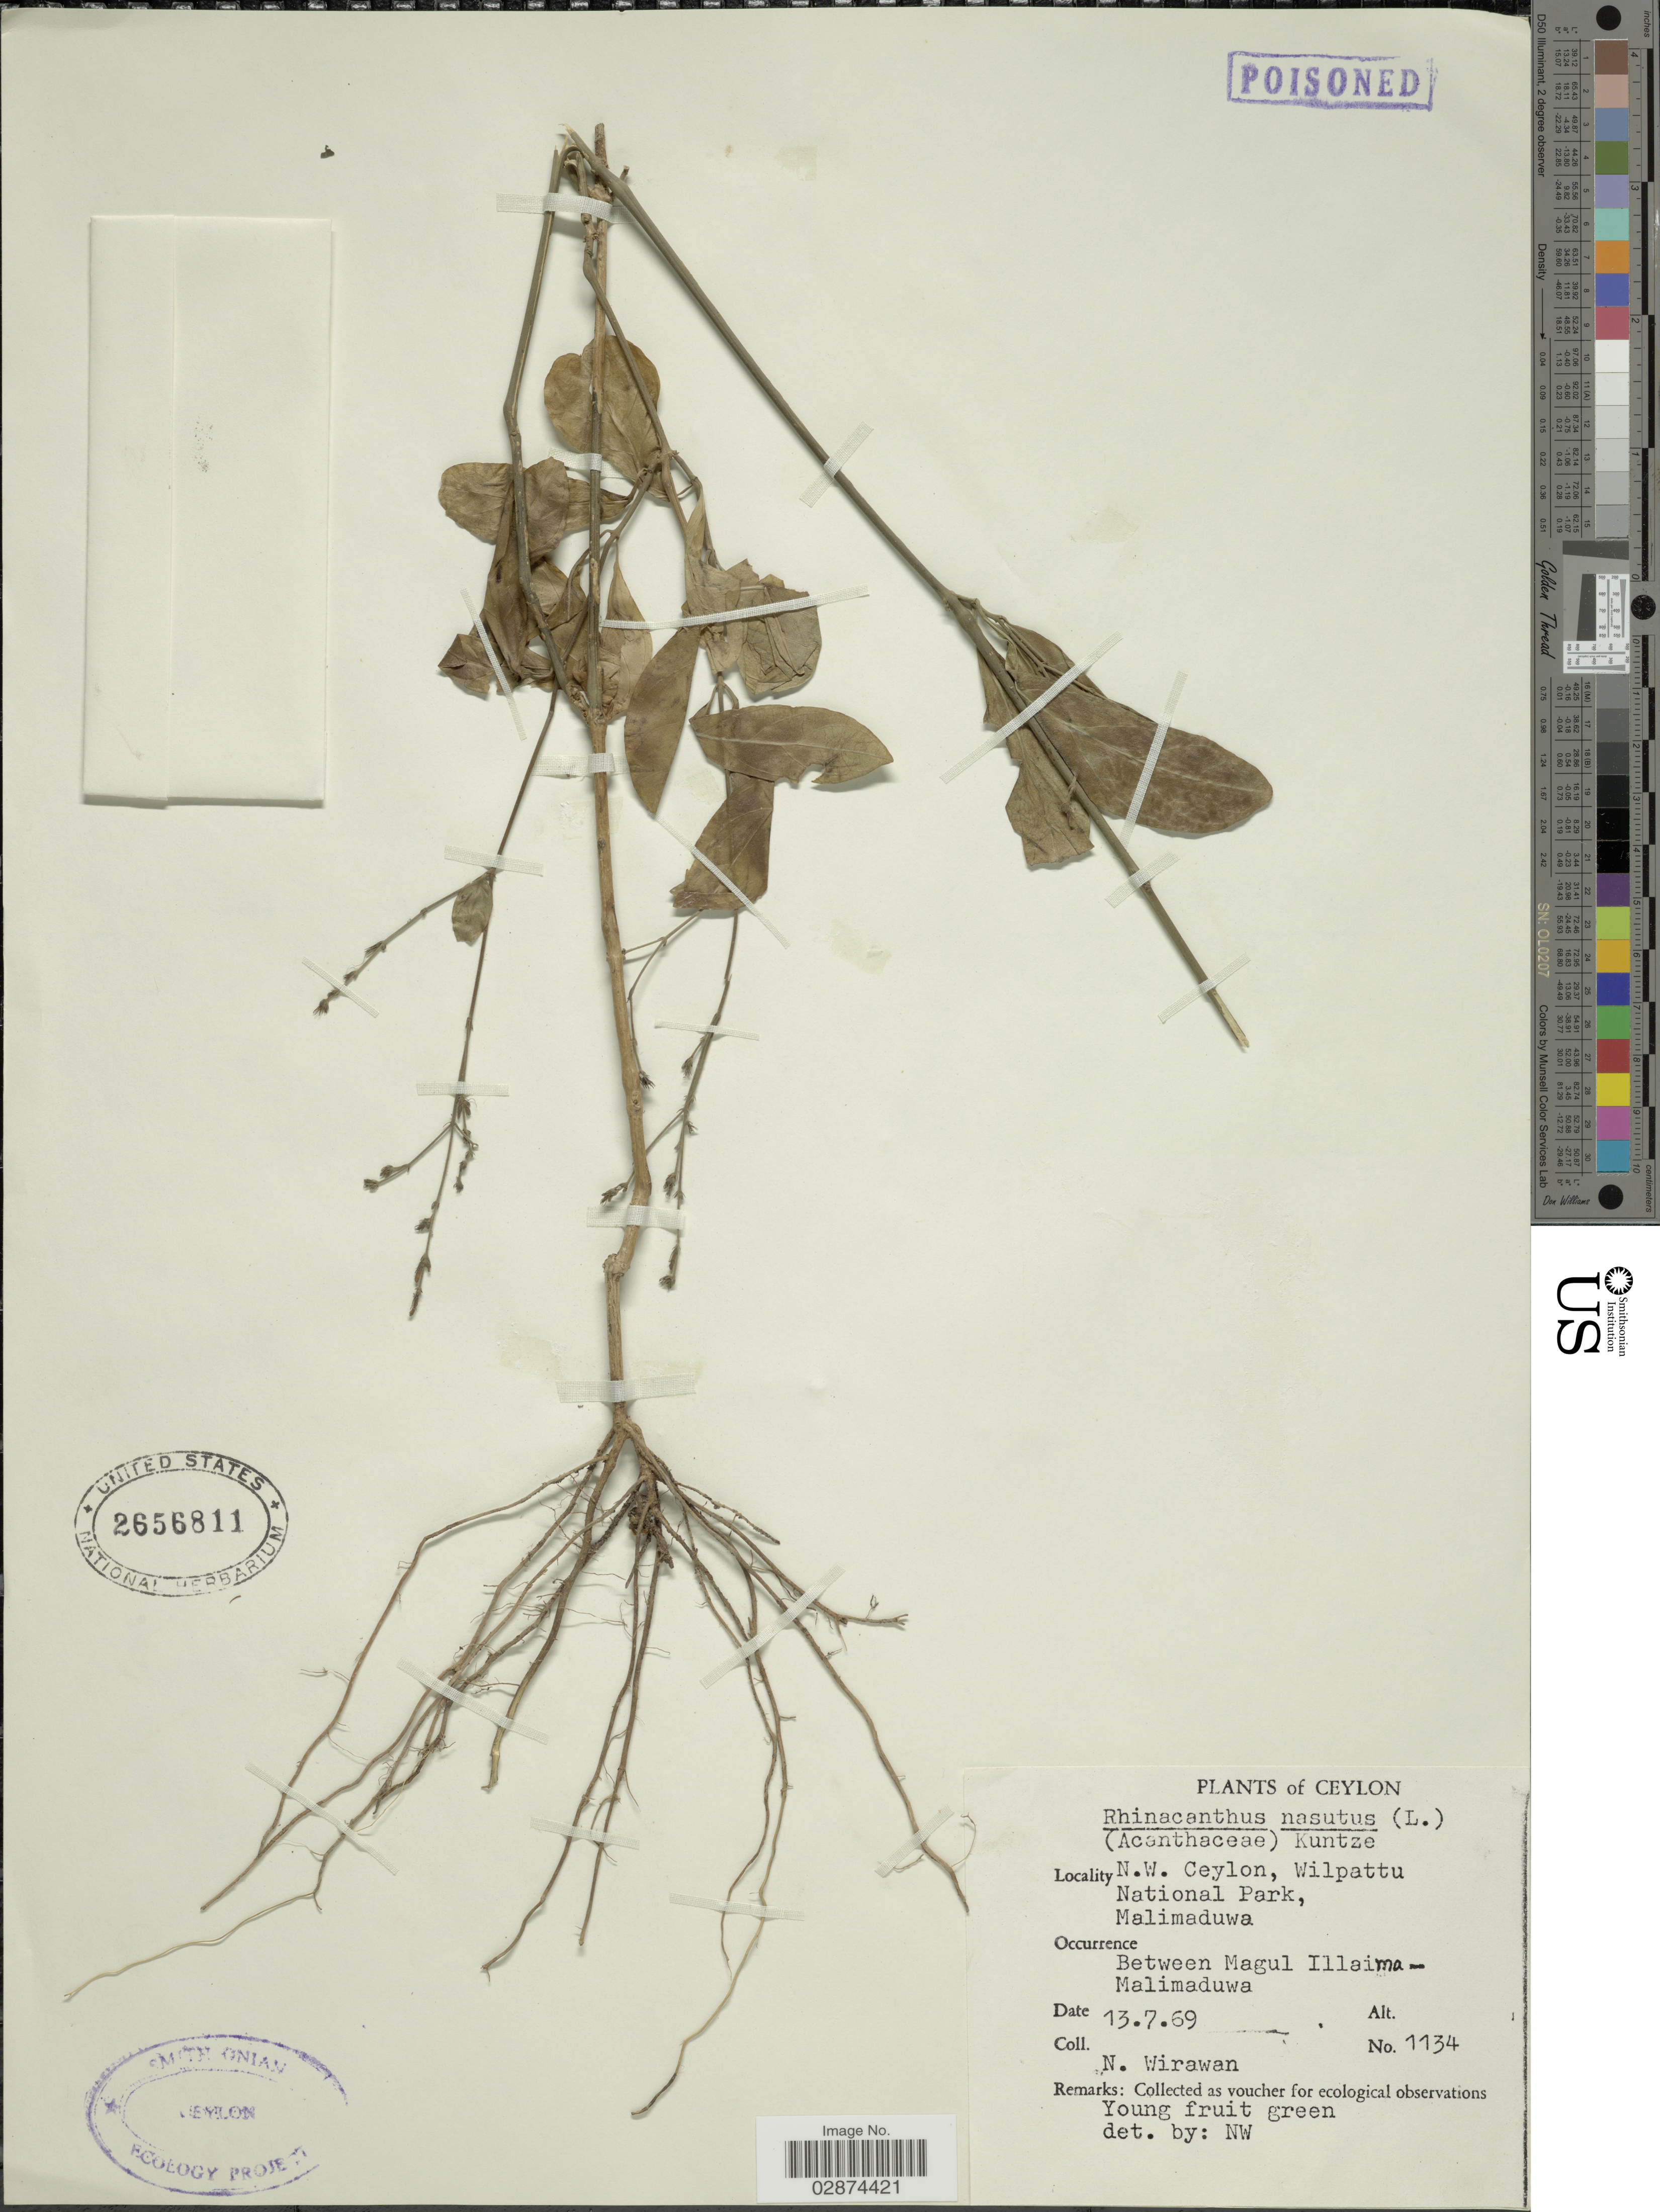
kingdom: Plantae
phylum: Tracheophyta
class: Magnoliopsida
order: Lamiales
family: Acanthaceae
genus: Rhinacanthus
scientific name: Rhinacanthus nasutus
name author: (L.) Kurz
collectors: N. Wirawan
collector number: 1134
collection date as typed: Transcribed d/m/y: 13/7/69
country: Sri Lanka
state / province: North Western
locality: Ceylon. N.W. Ceylon, Wilpattu National Park, Malimaduwa. Between Magul Illaima-Malimaduwa.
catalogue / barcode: US 2656811